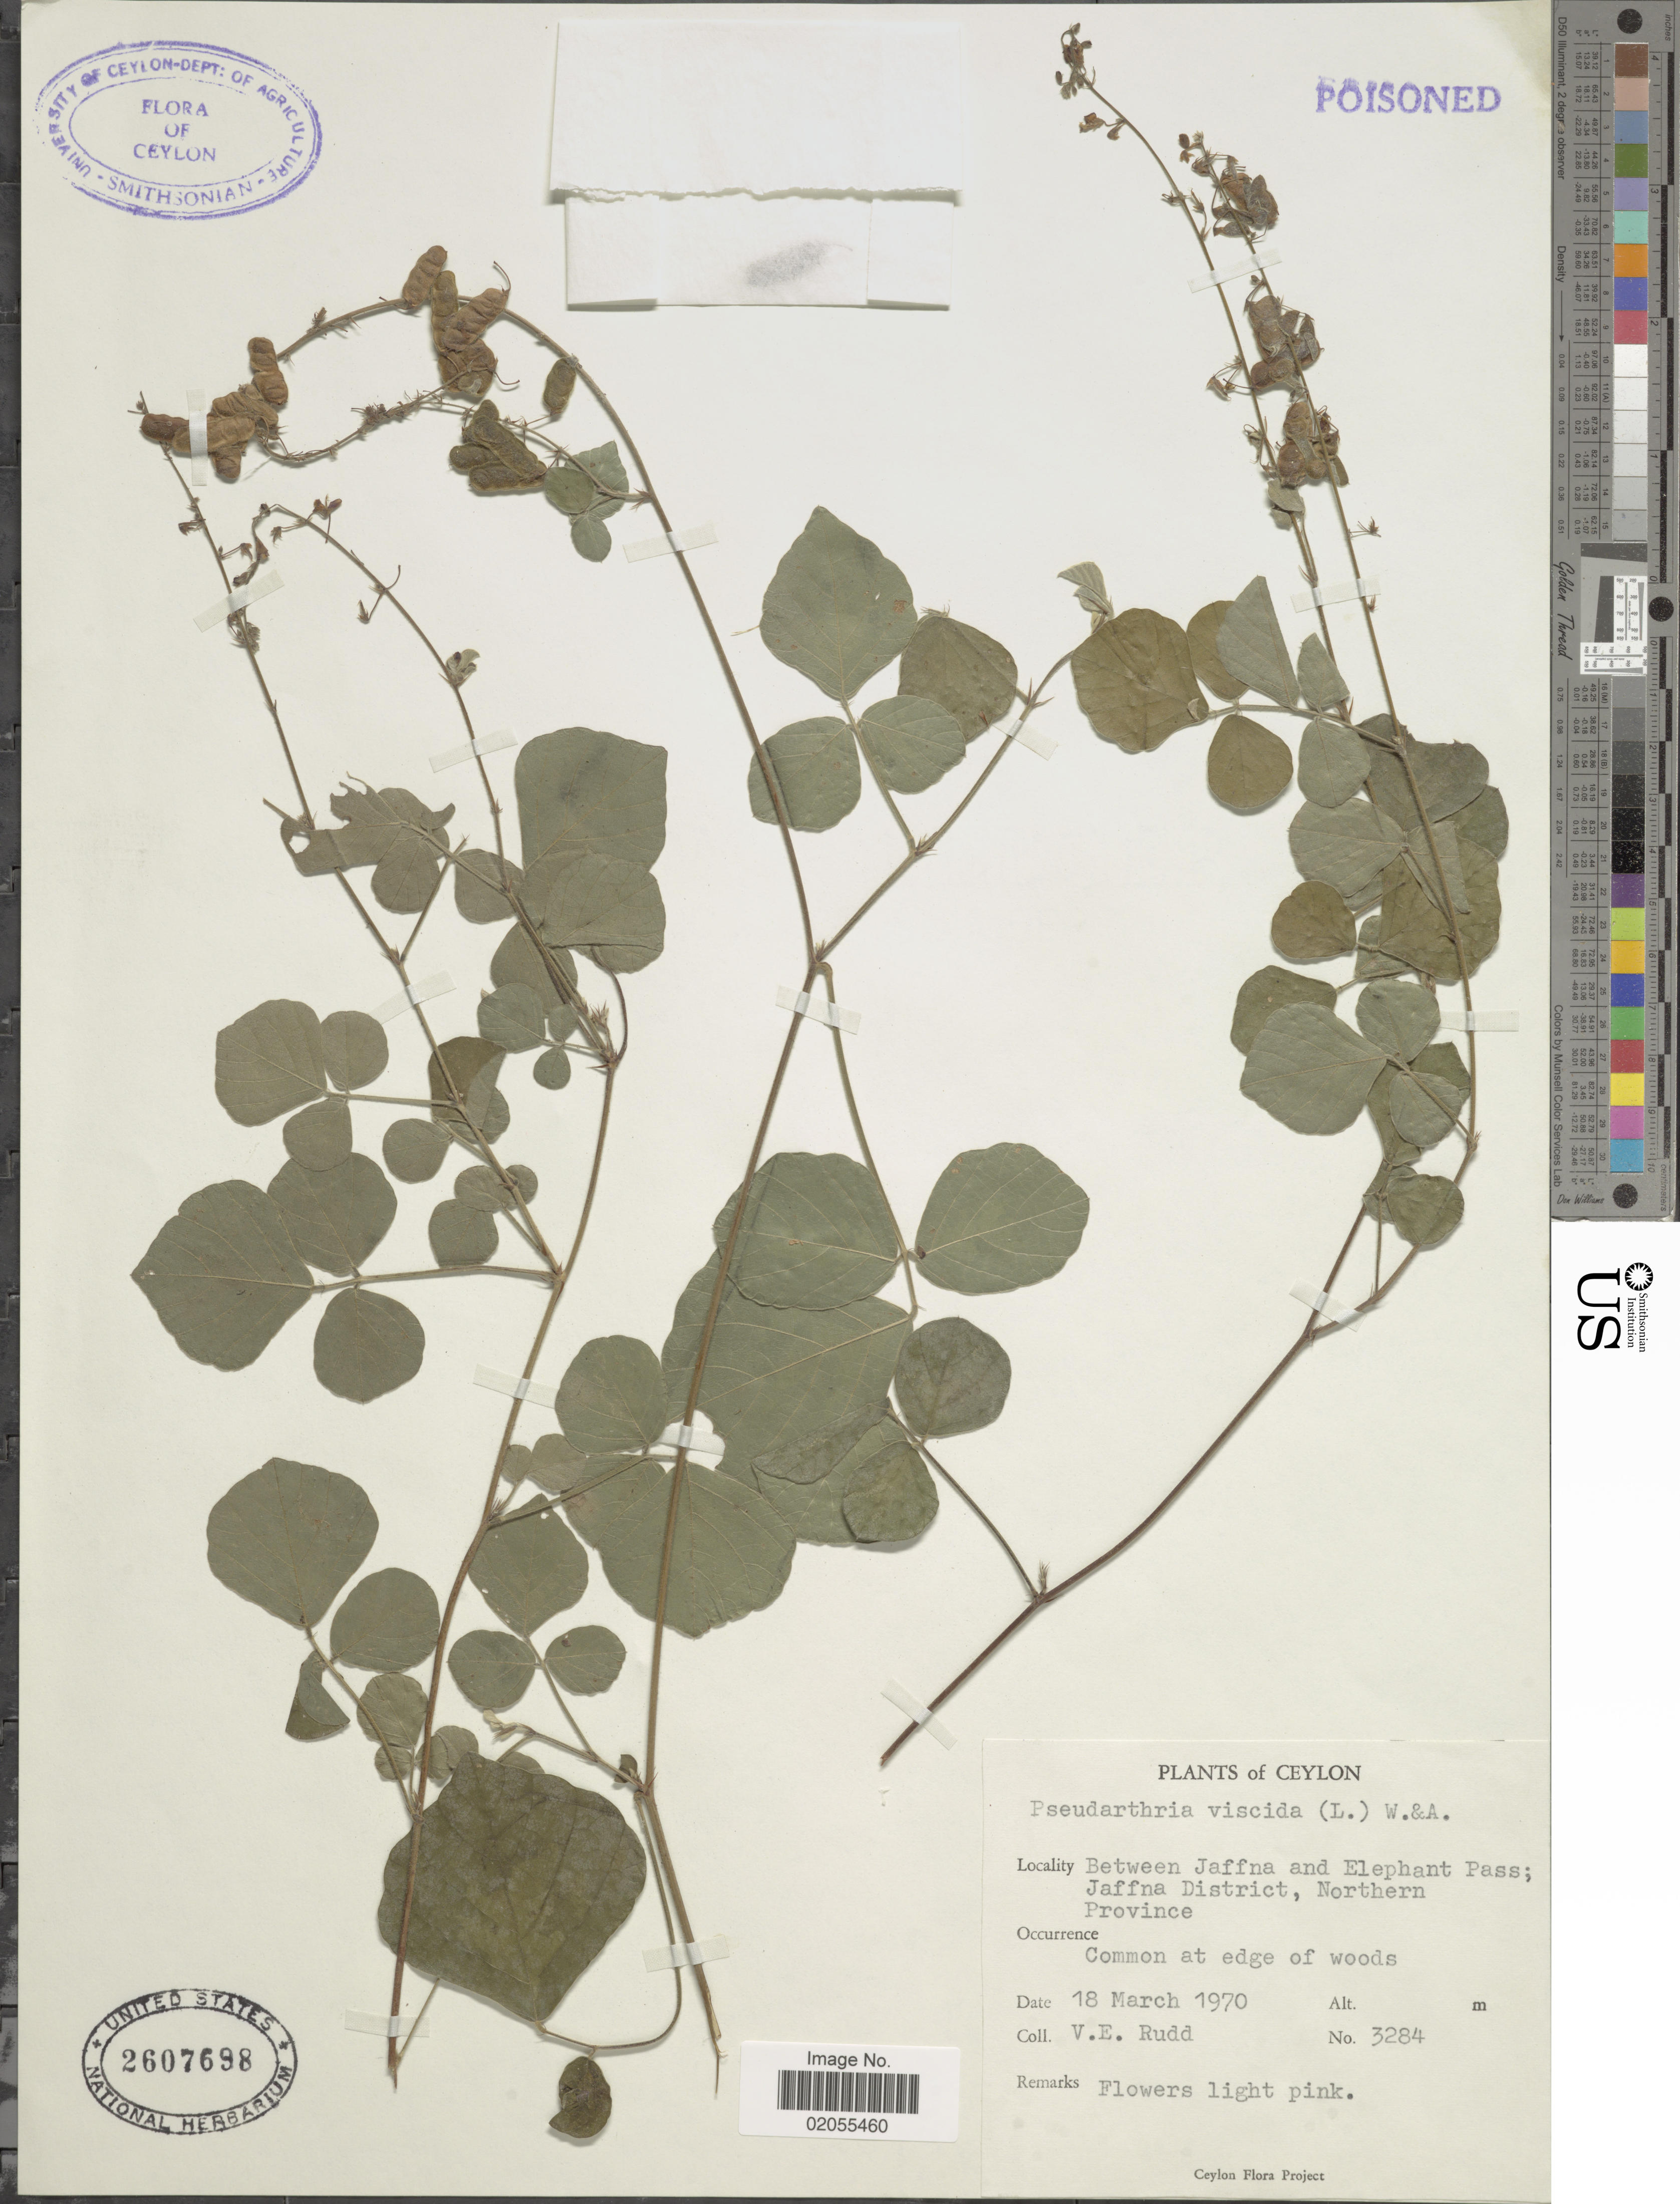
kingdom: Plantae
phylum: Tracheophyta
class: Magnoliopsida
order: Fabales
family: Fabaceae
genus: Pseudarthria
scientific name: Pseudarthria viscida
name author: (L.) Wight & Arn.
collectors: V. E. Rudd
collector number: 3284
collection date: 1970-03-18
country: Sri Lanka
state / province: Northern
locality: Ceylon, between Jaffna and Elephant Pass, Jaffna District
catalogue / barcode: US 2607698